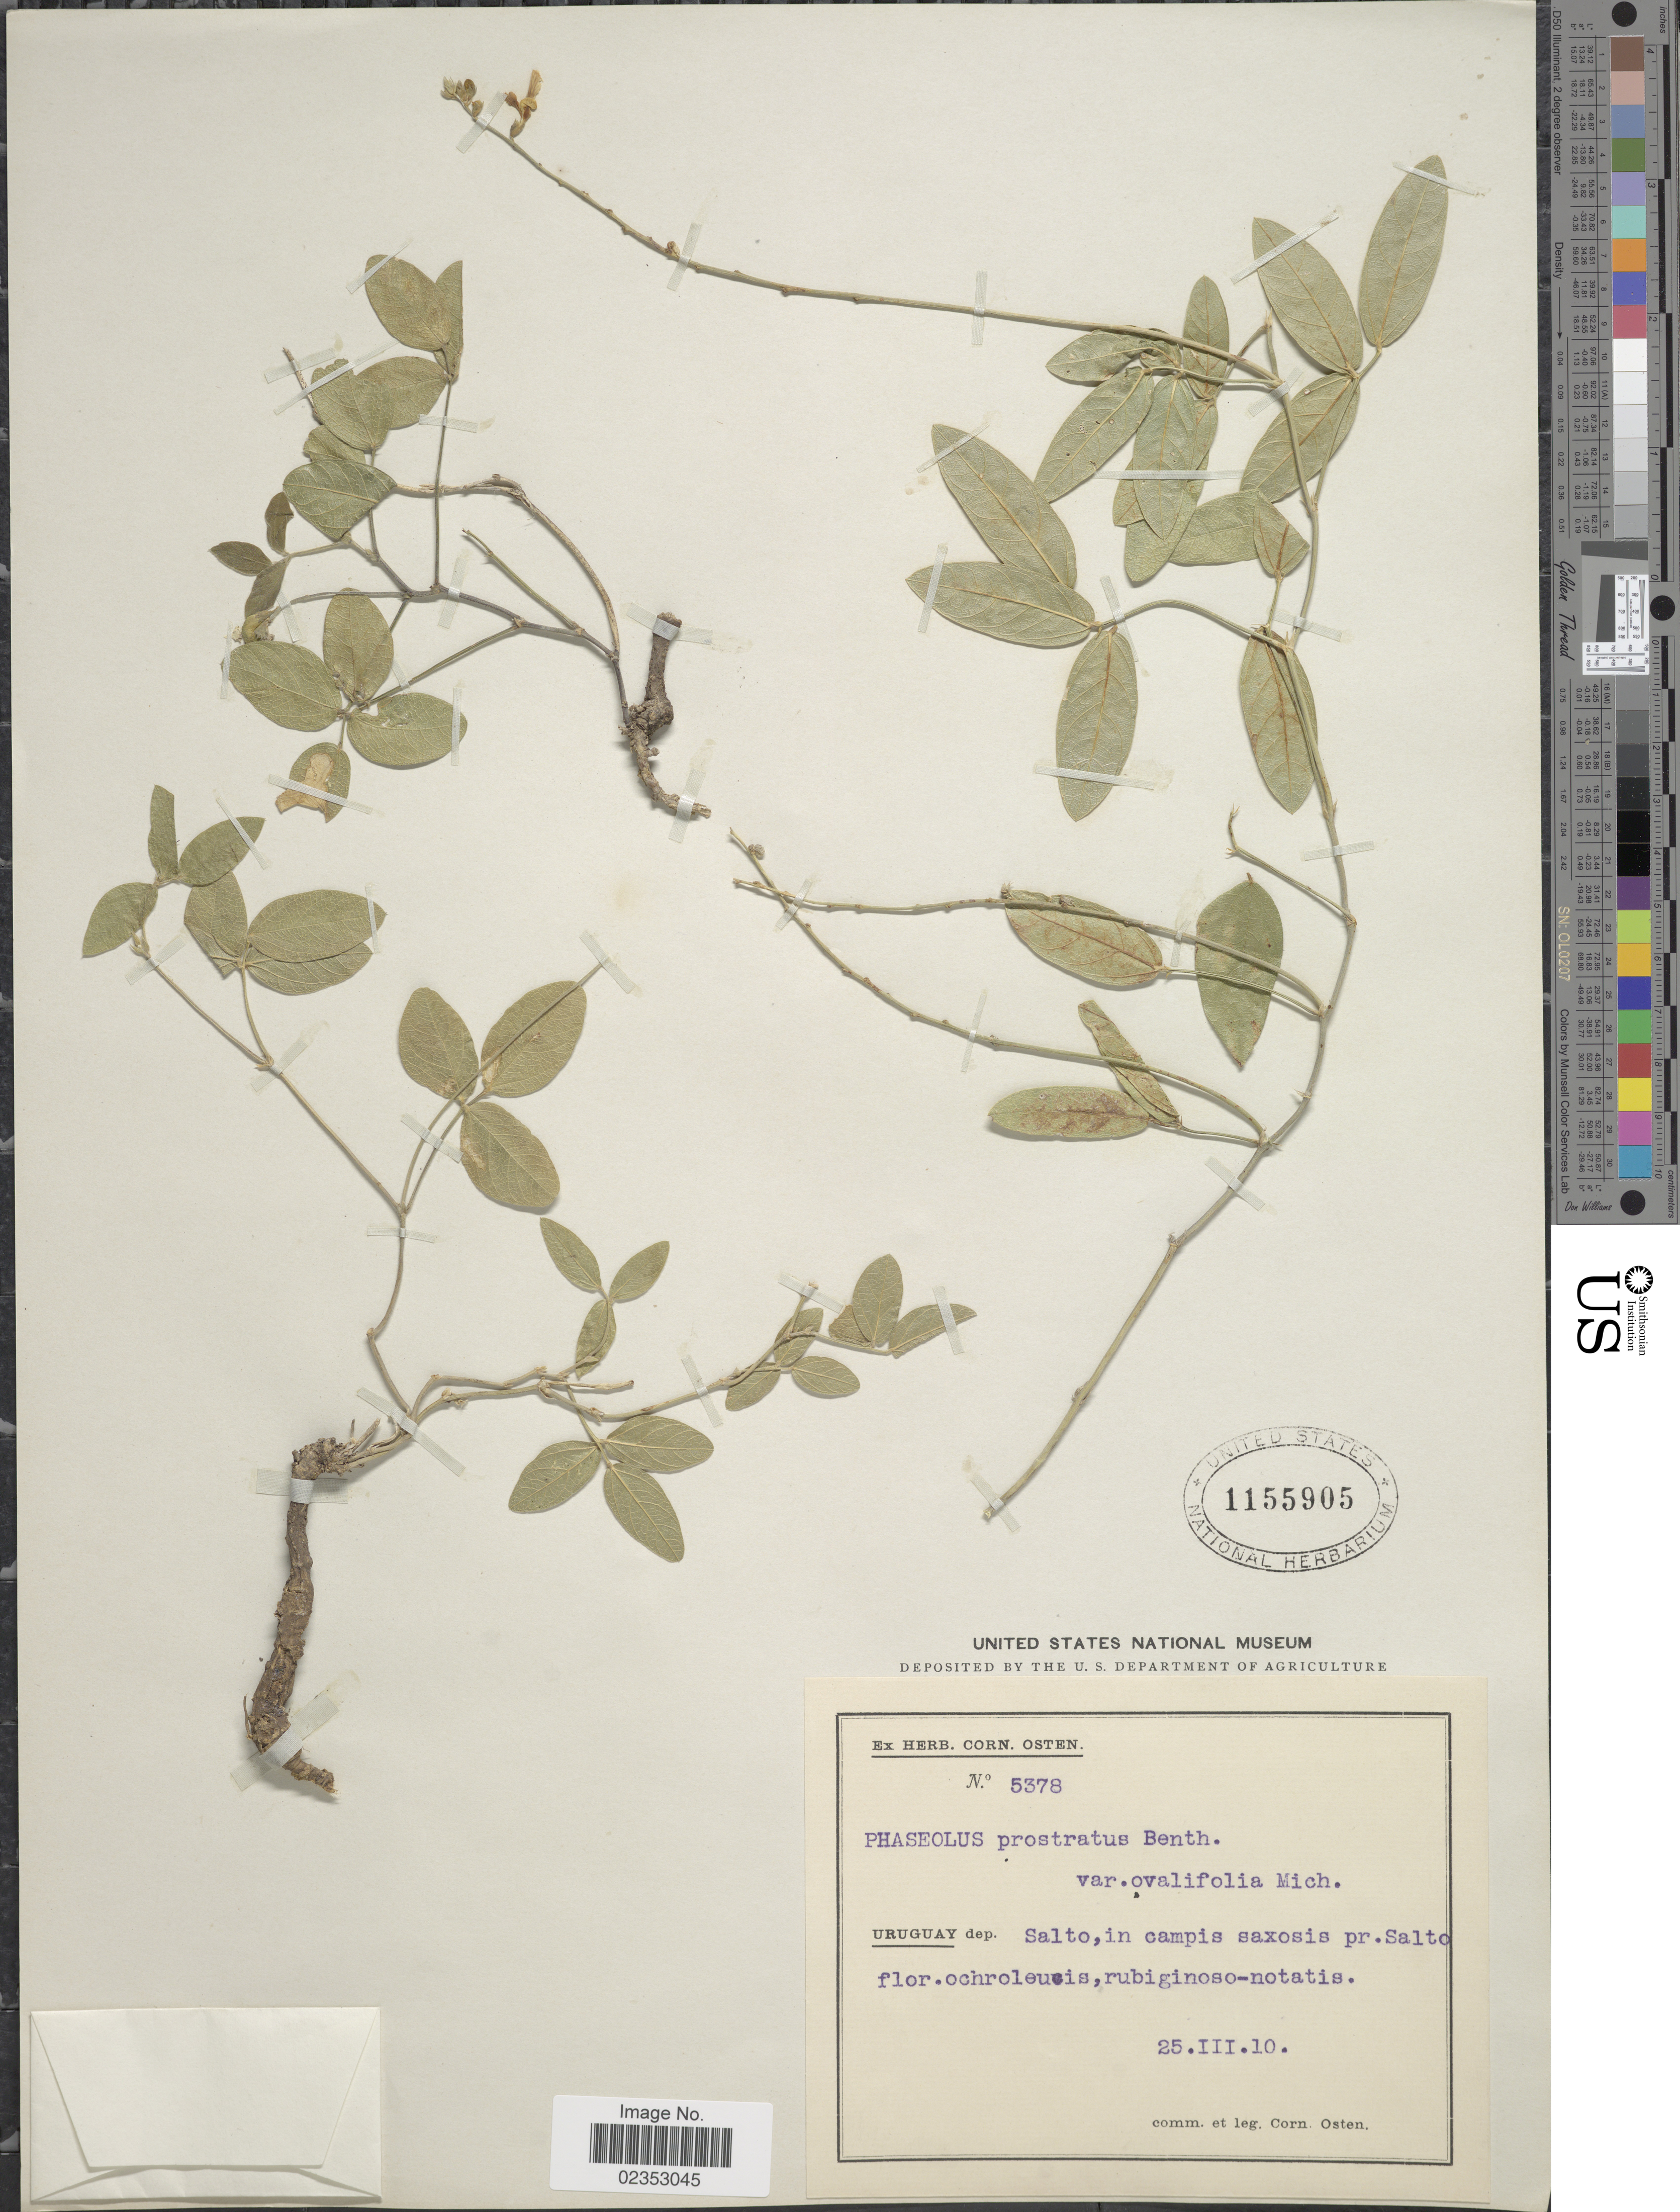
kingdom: Plantae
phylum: Tracheophyta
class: Magnoliopsida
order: Fabales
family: Fabaceae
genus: Macroptilium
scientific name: Macroptilium prostratum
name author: (Benth.) Urb.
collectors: C. Osten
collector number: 5378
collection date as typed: Transcribed d/m/y: 25/3/10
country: Uruguay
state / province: Salto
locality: Dep. Salto, in campis saxosis pr. Salto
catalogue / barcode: US 1155905